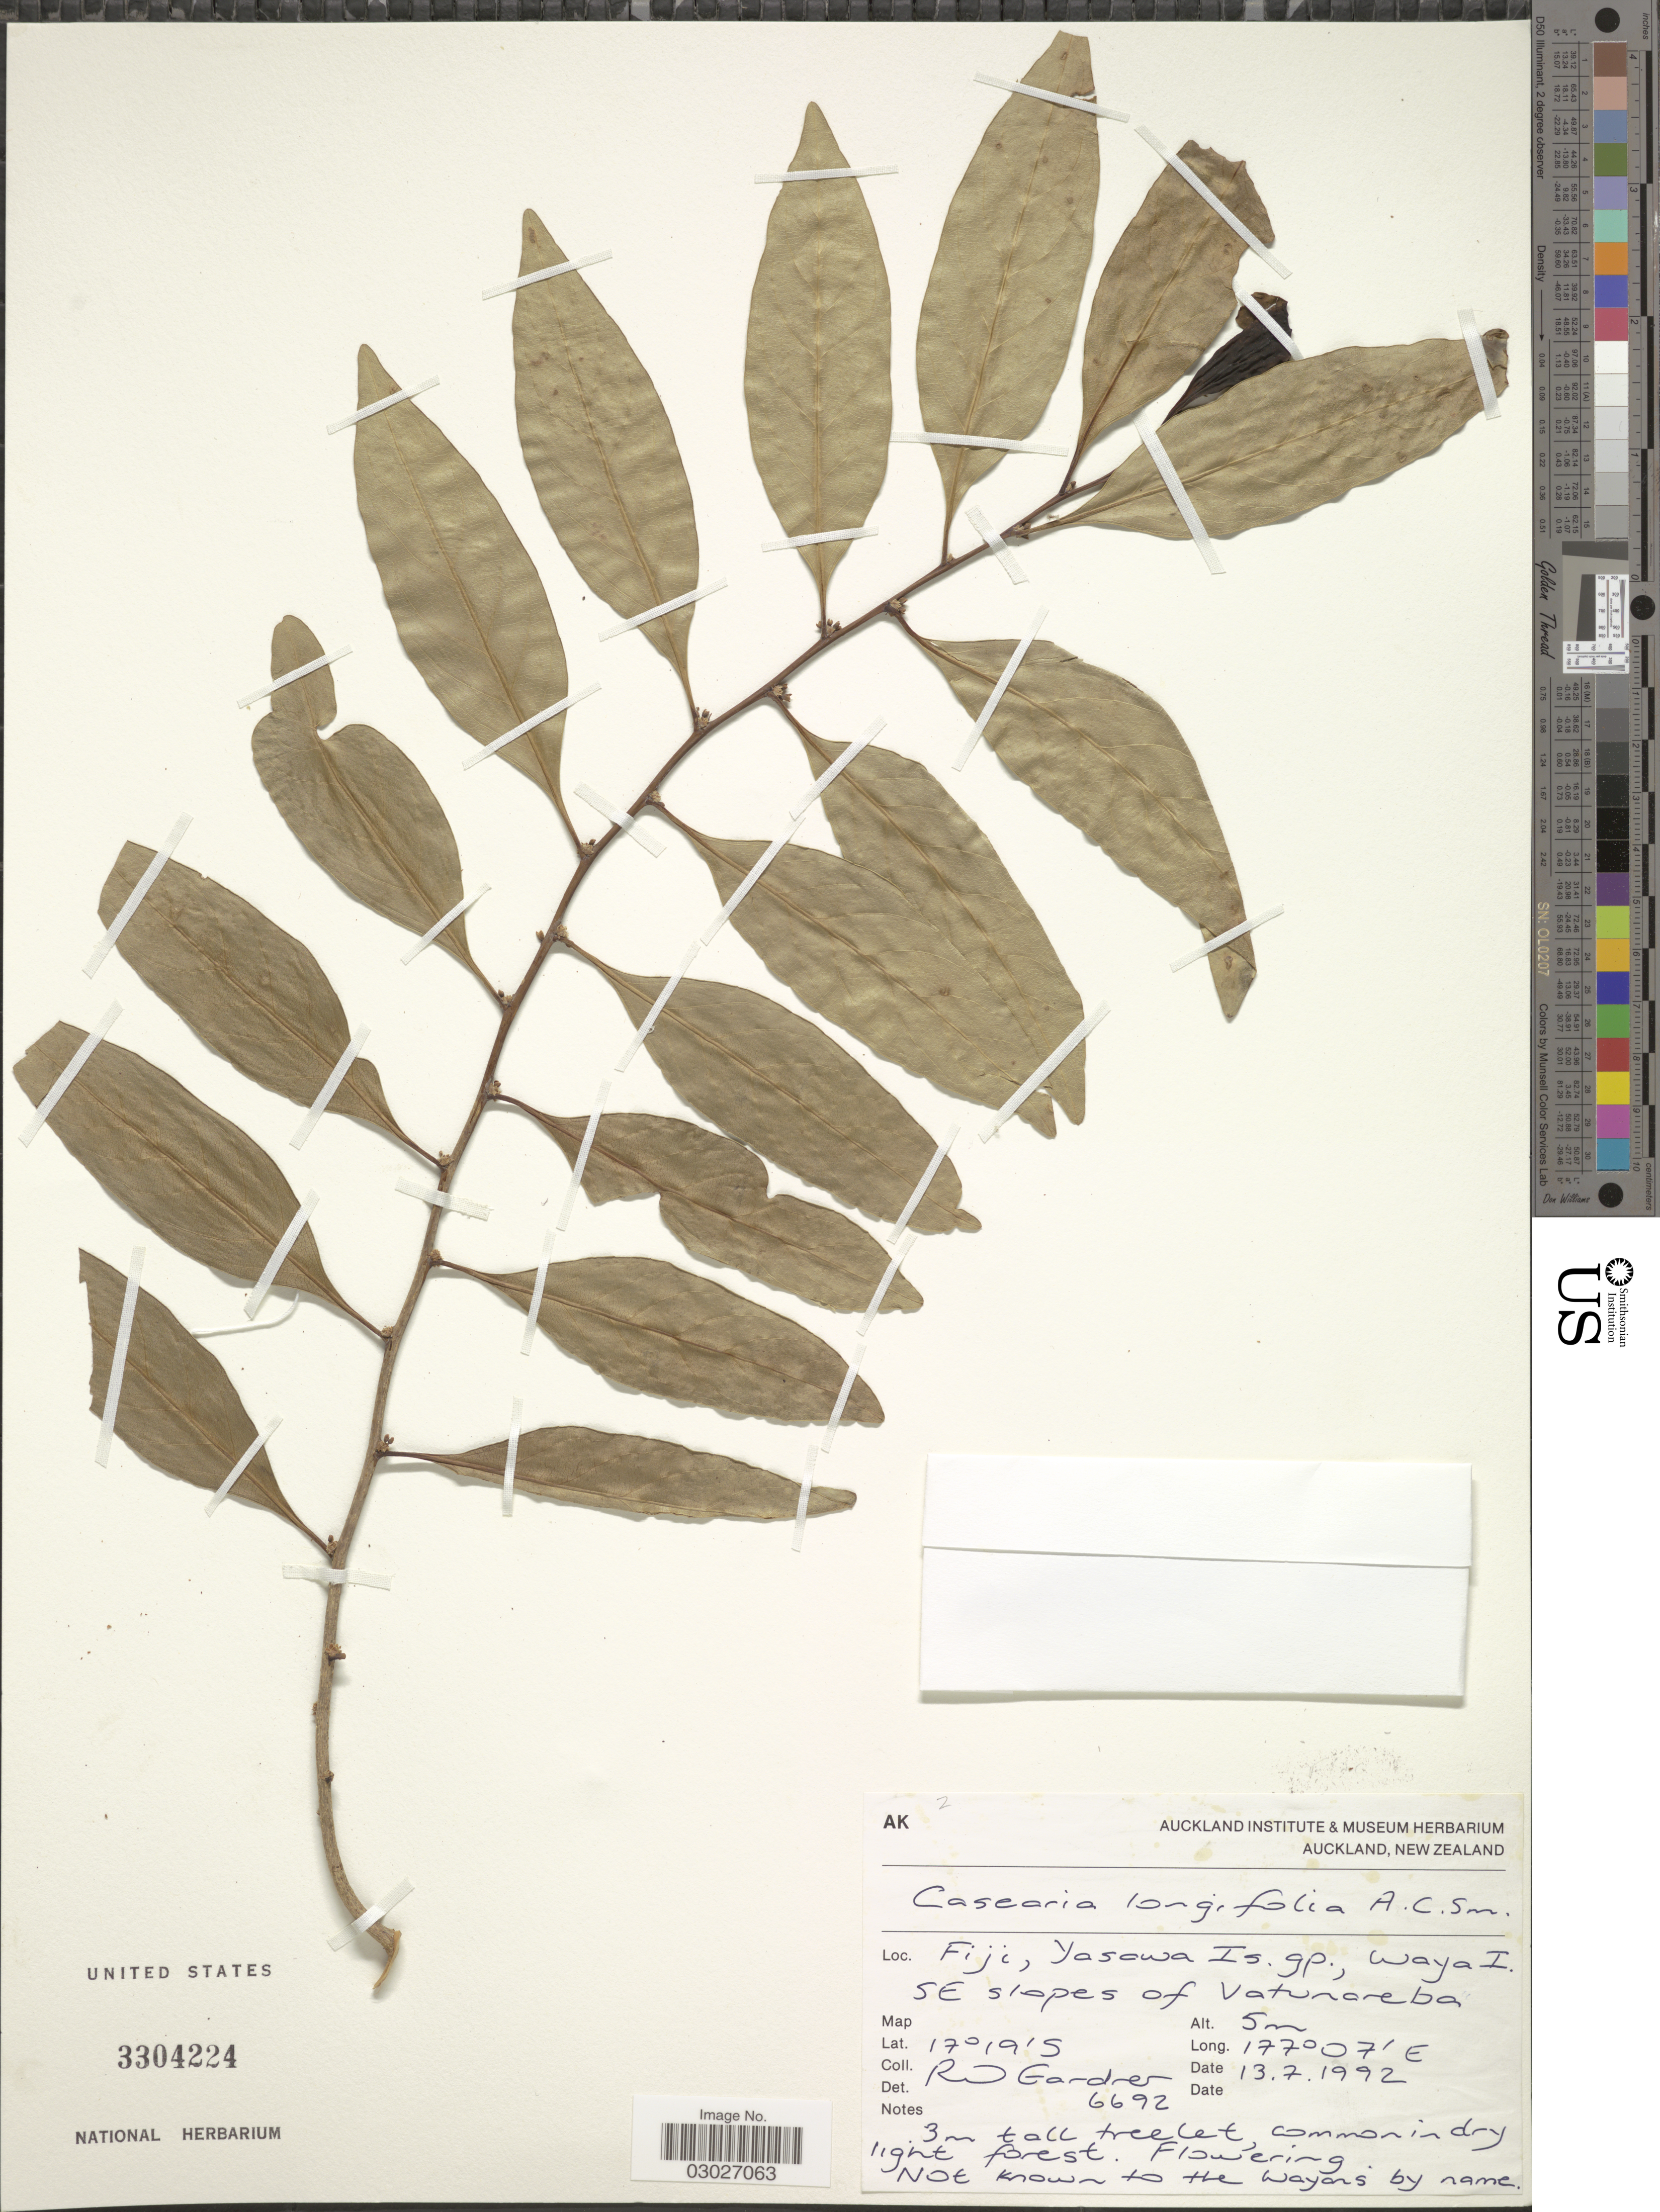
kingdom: Plantae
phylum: Tracheophyta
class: Magnoliopsida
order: Malpighiales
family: Salicaceae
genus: Casearia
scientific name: Casearia longifolia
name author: A.C. Sm.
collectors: R. O. Gardner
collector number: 6692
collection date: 1992-07-13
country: Fiji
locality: Yasawa Is. gp., Waya I. SE slopes of Vatunareba.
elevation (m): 5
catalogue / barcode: US 3304224